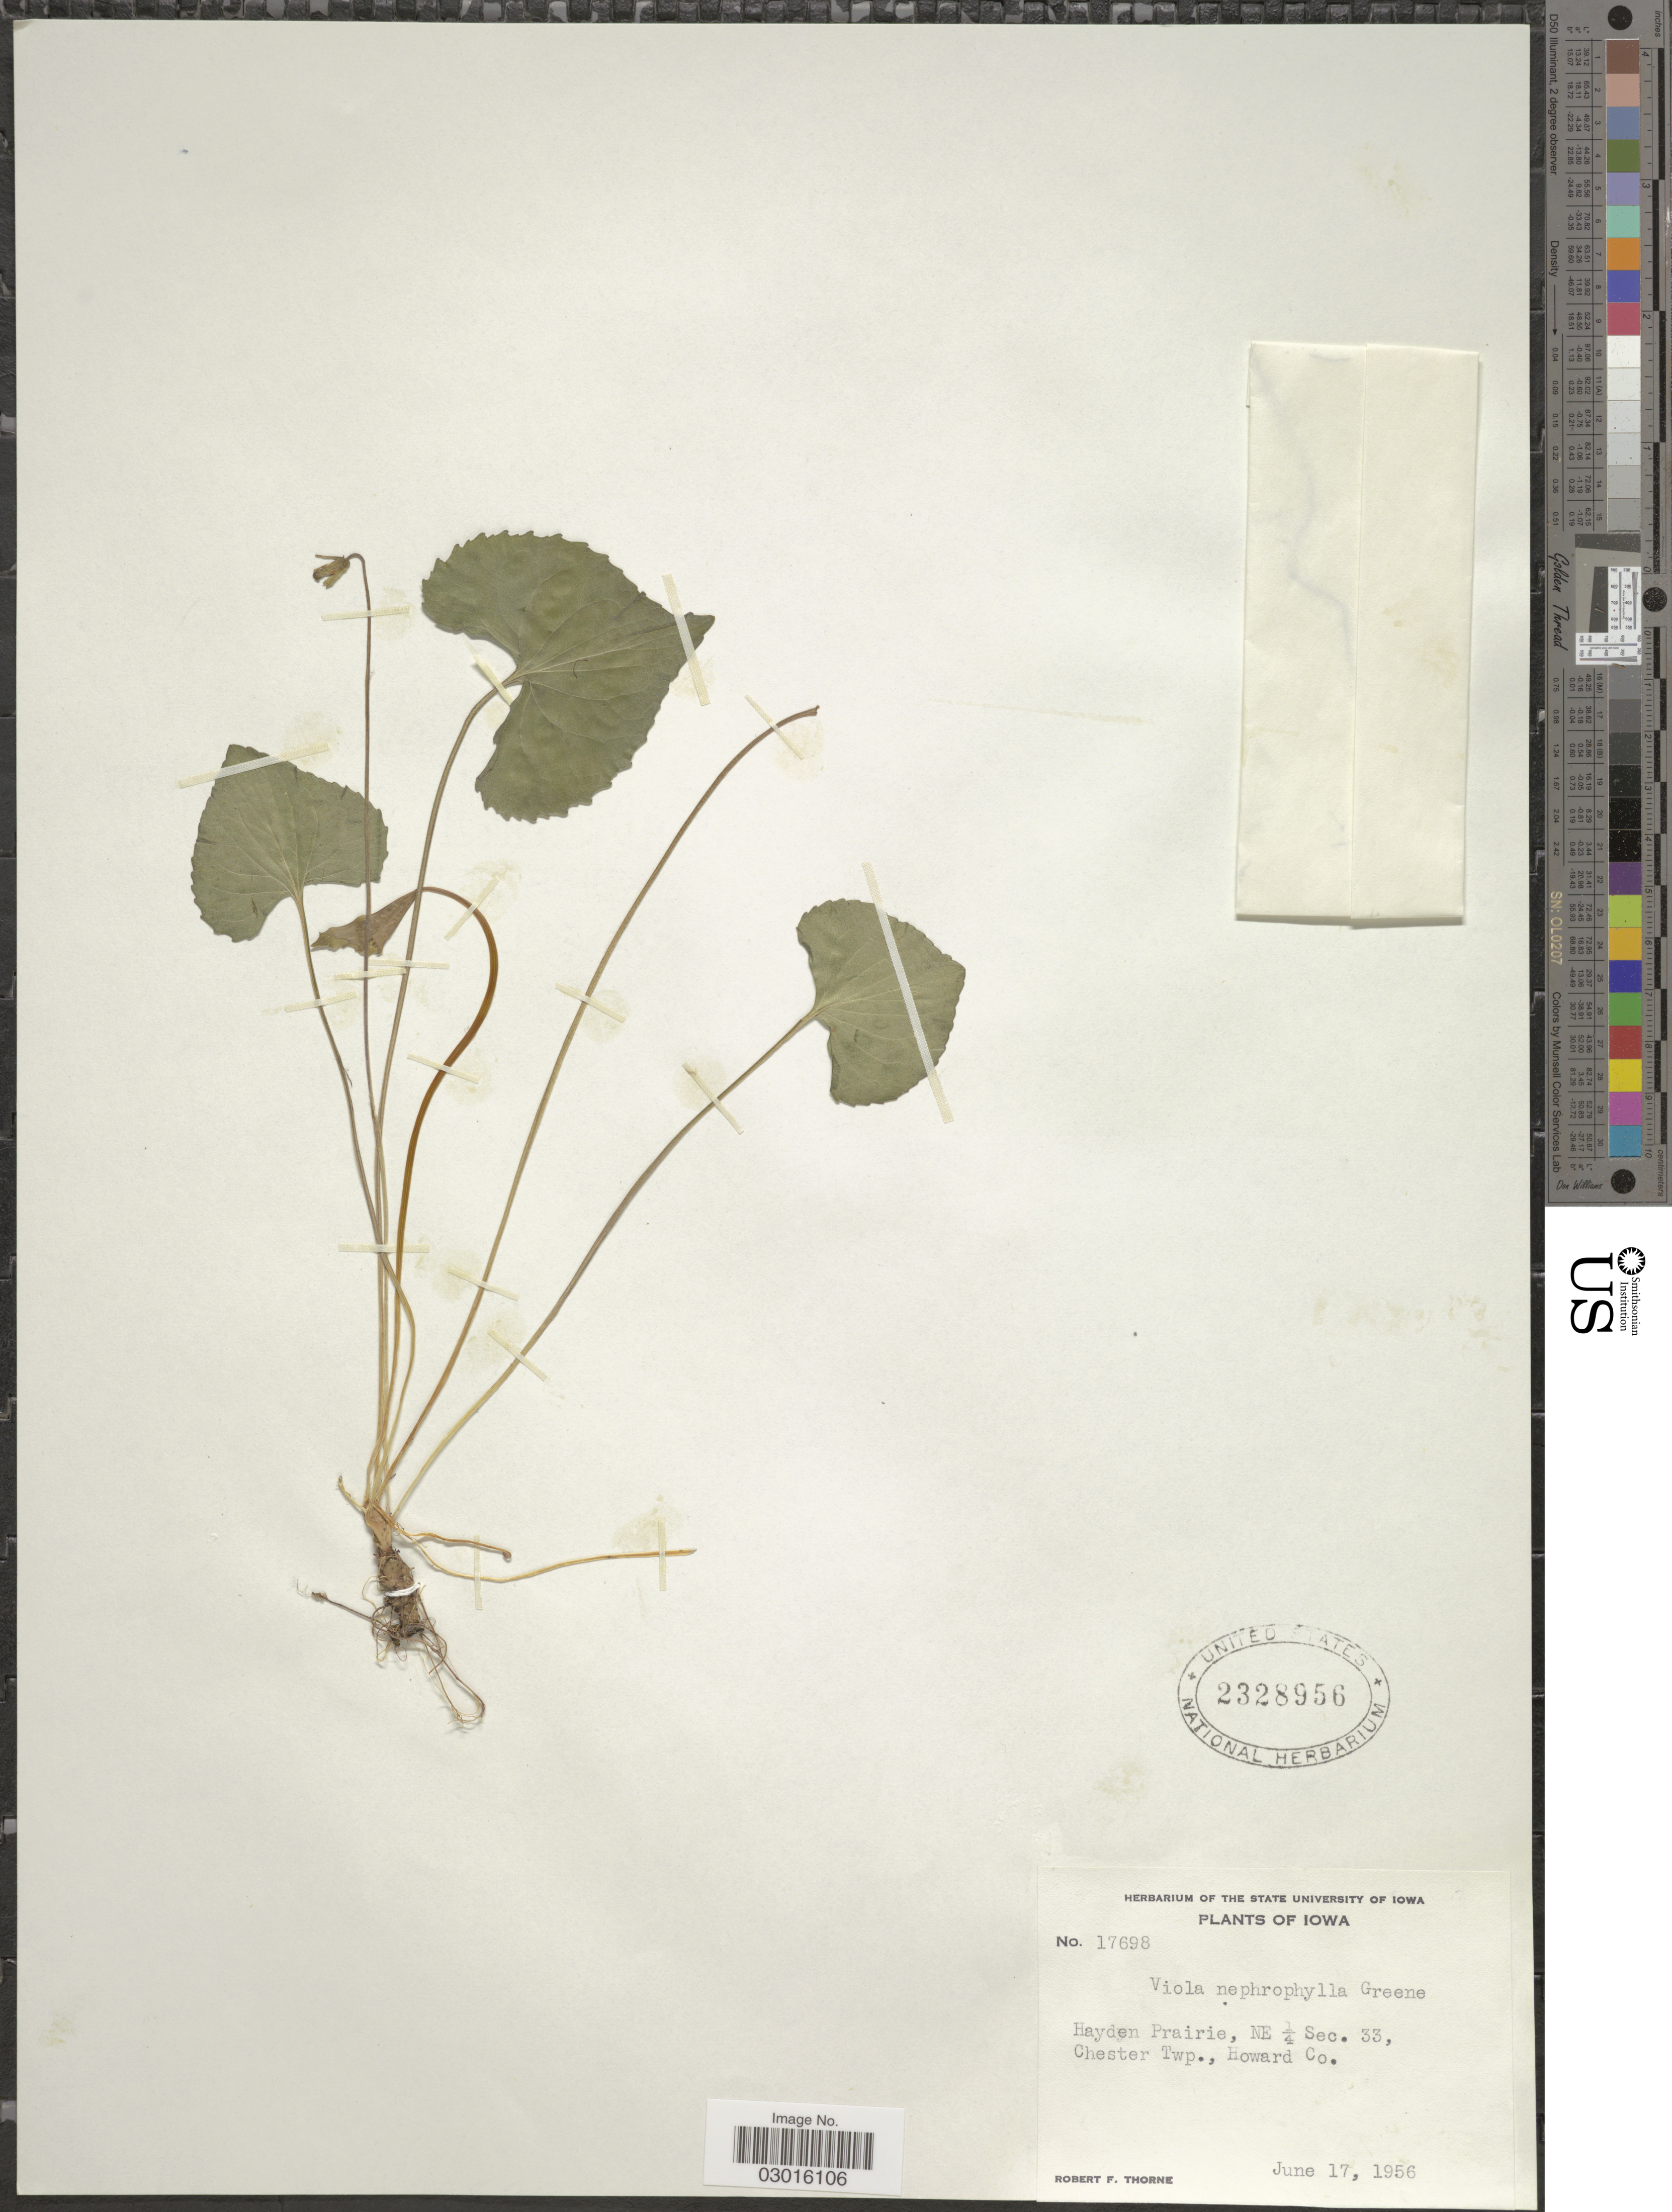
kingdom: Plantae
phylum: Tracheophyta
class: Magnoliopsida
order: Malpighiales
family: Violaceae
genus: Viola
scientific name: Viola nephrophylla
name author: Greene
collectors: R. F. Thorne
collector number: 17698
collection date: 1956-06-17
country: United States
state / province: Iowa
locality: Hayden Prairie, NE ¼ Sec. 33, Chester Twp., Howard Co.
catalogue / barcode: US 2328956